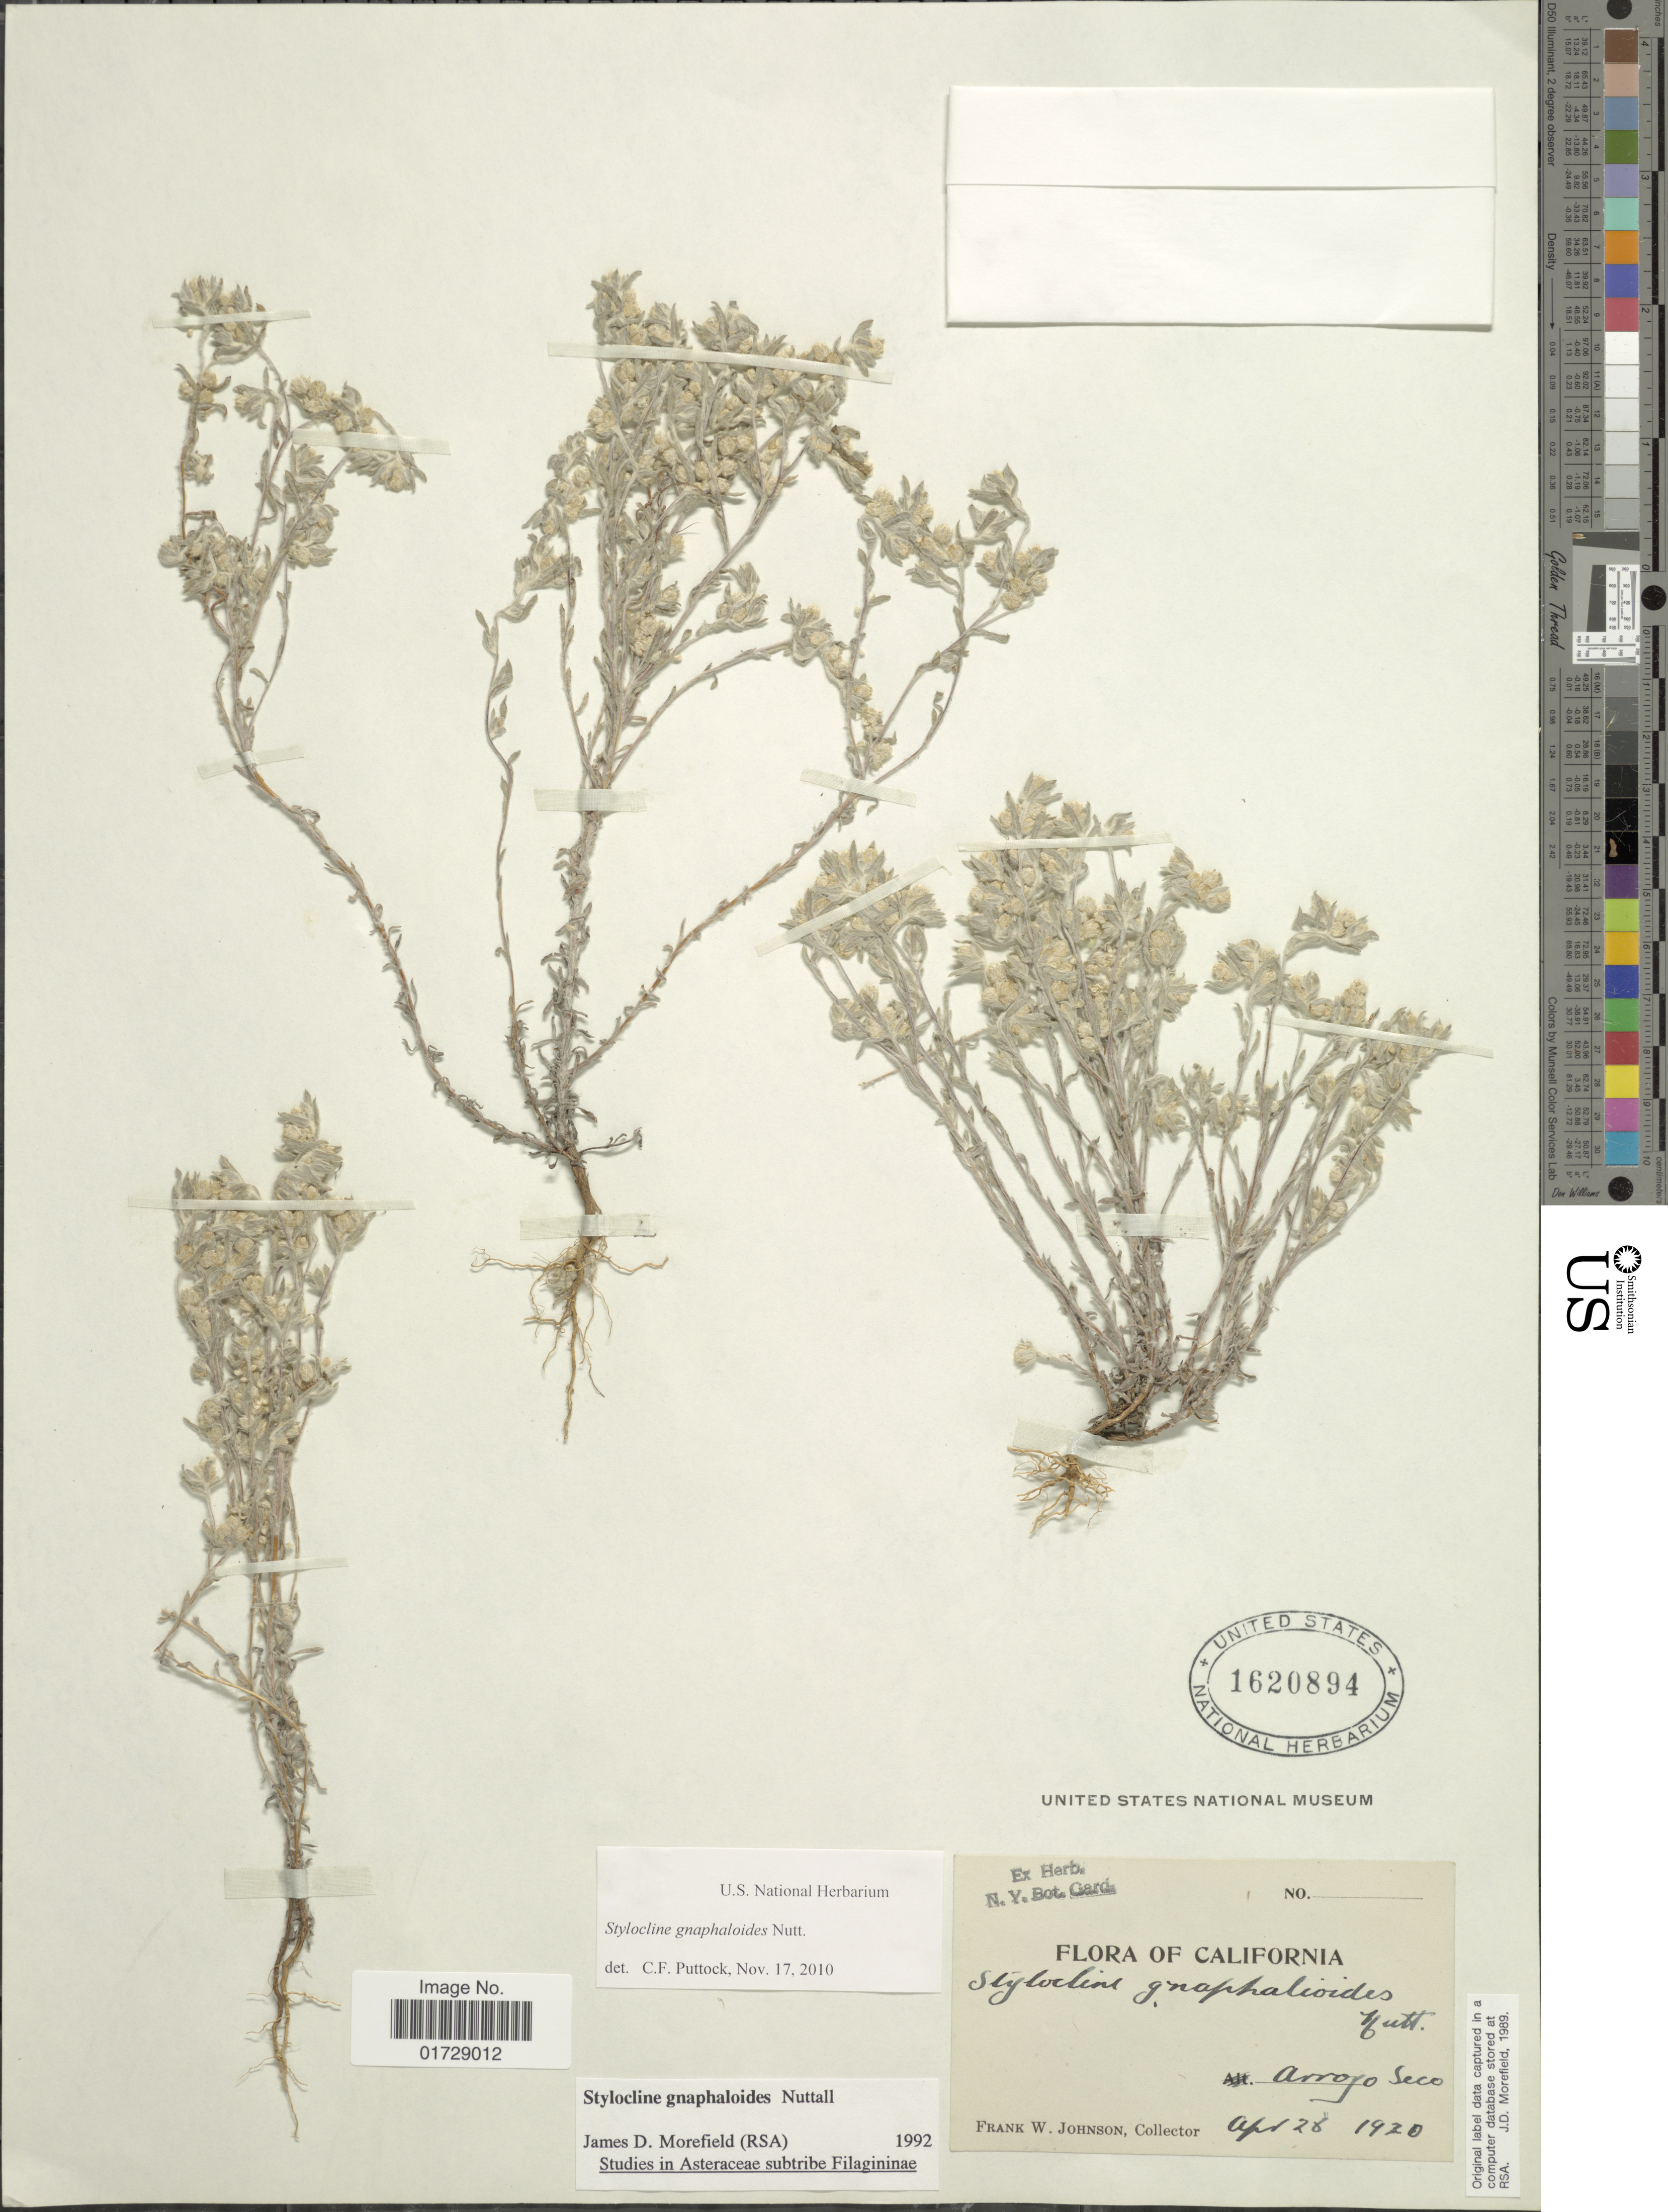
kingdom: Plantae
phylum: Tracheophyta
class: Magnoliopsida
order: Asterales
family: Asteraceae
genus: Stylocline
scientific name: Stylocline gnaphalioides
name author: Nutt.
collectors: F. W. Johnson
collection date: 1920-04-26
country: United States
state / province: California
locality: Arroyo Seco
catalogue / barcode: US 1620894